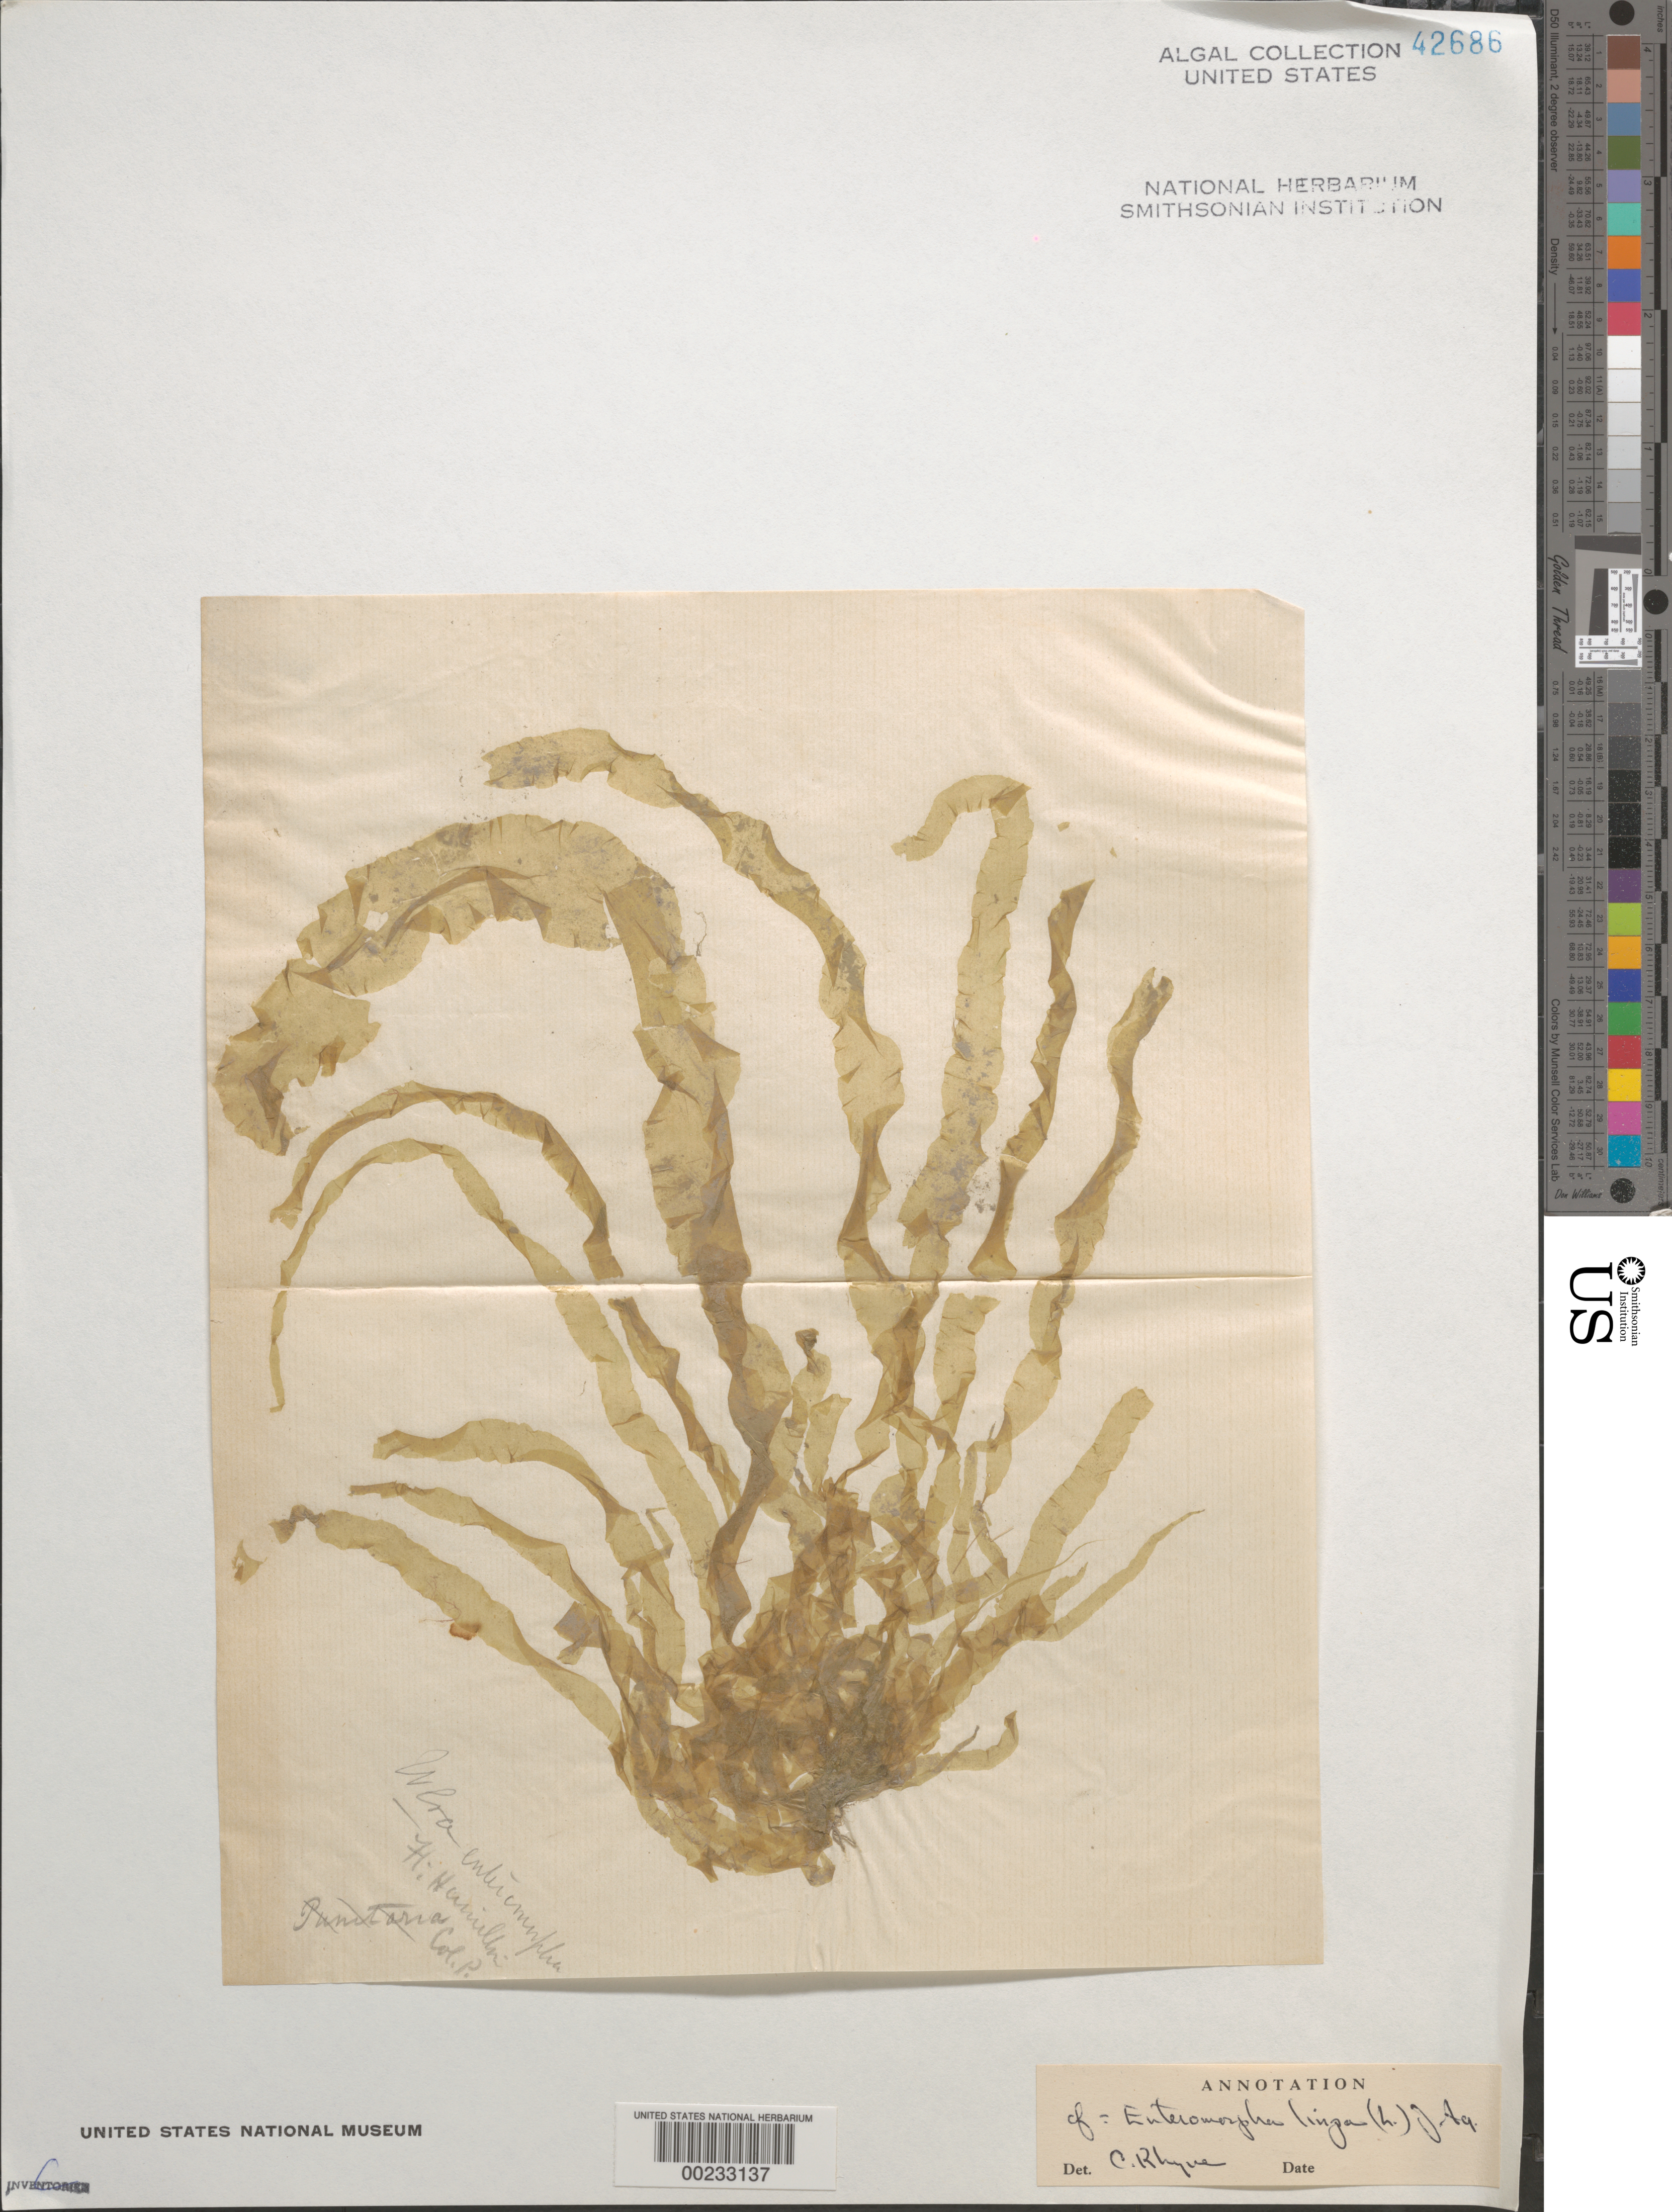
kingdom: Plantae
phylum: Chlorophyta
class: Ulvophyceae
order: Ulvales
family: Ulvaceae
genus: Ulva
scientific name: Ulva clathrata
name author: (Roth) C. Agardh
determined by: Algae name updating Project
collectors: H. Hamilton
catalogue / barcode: US 42686